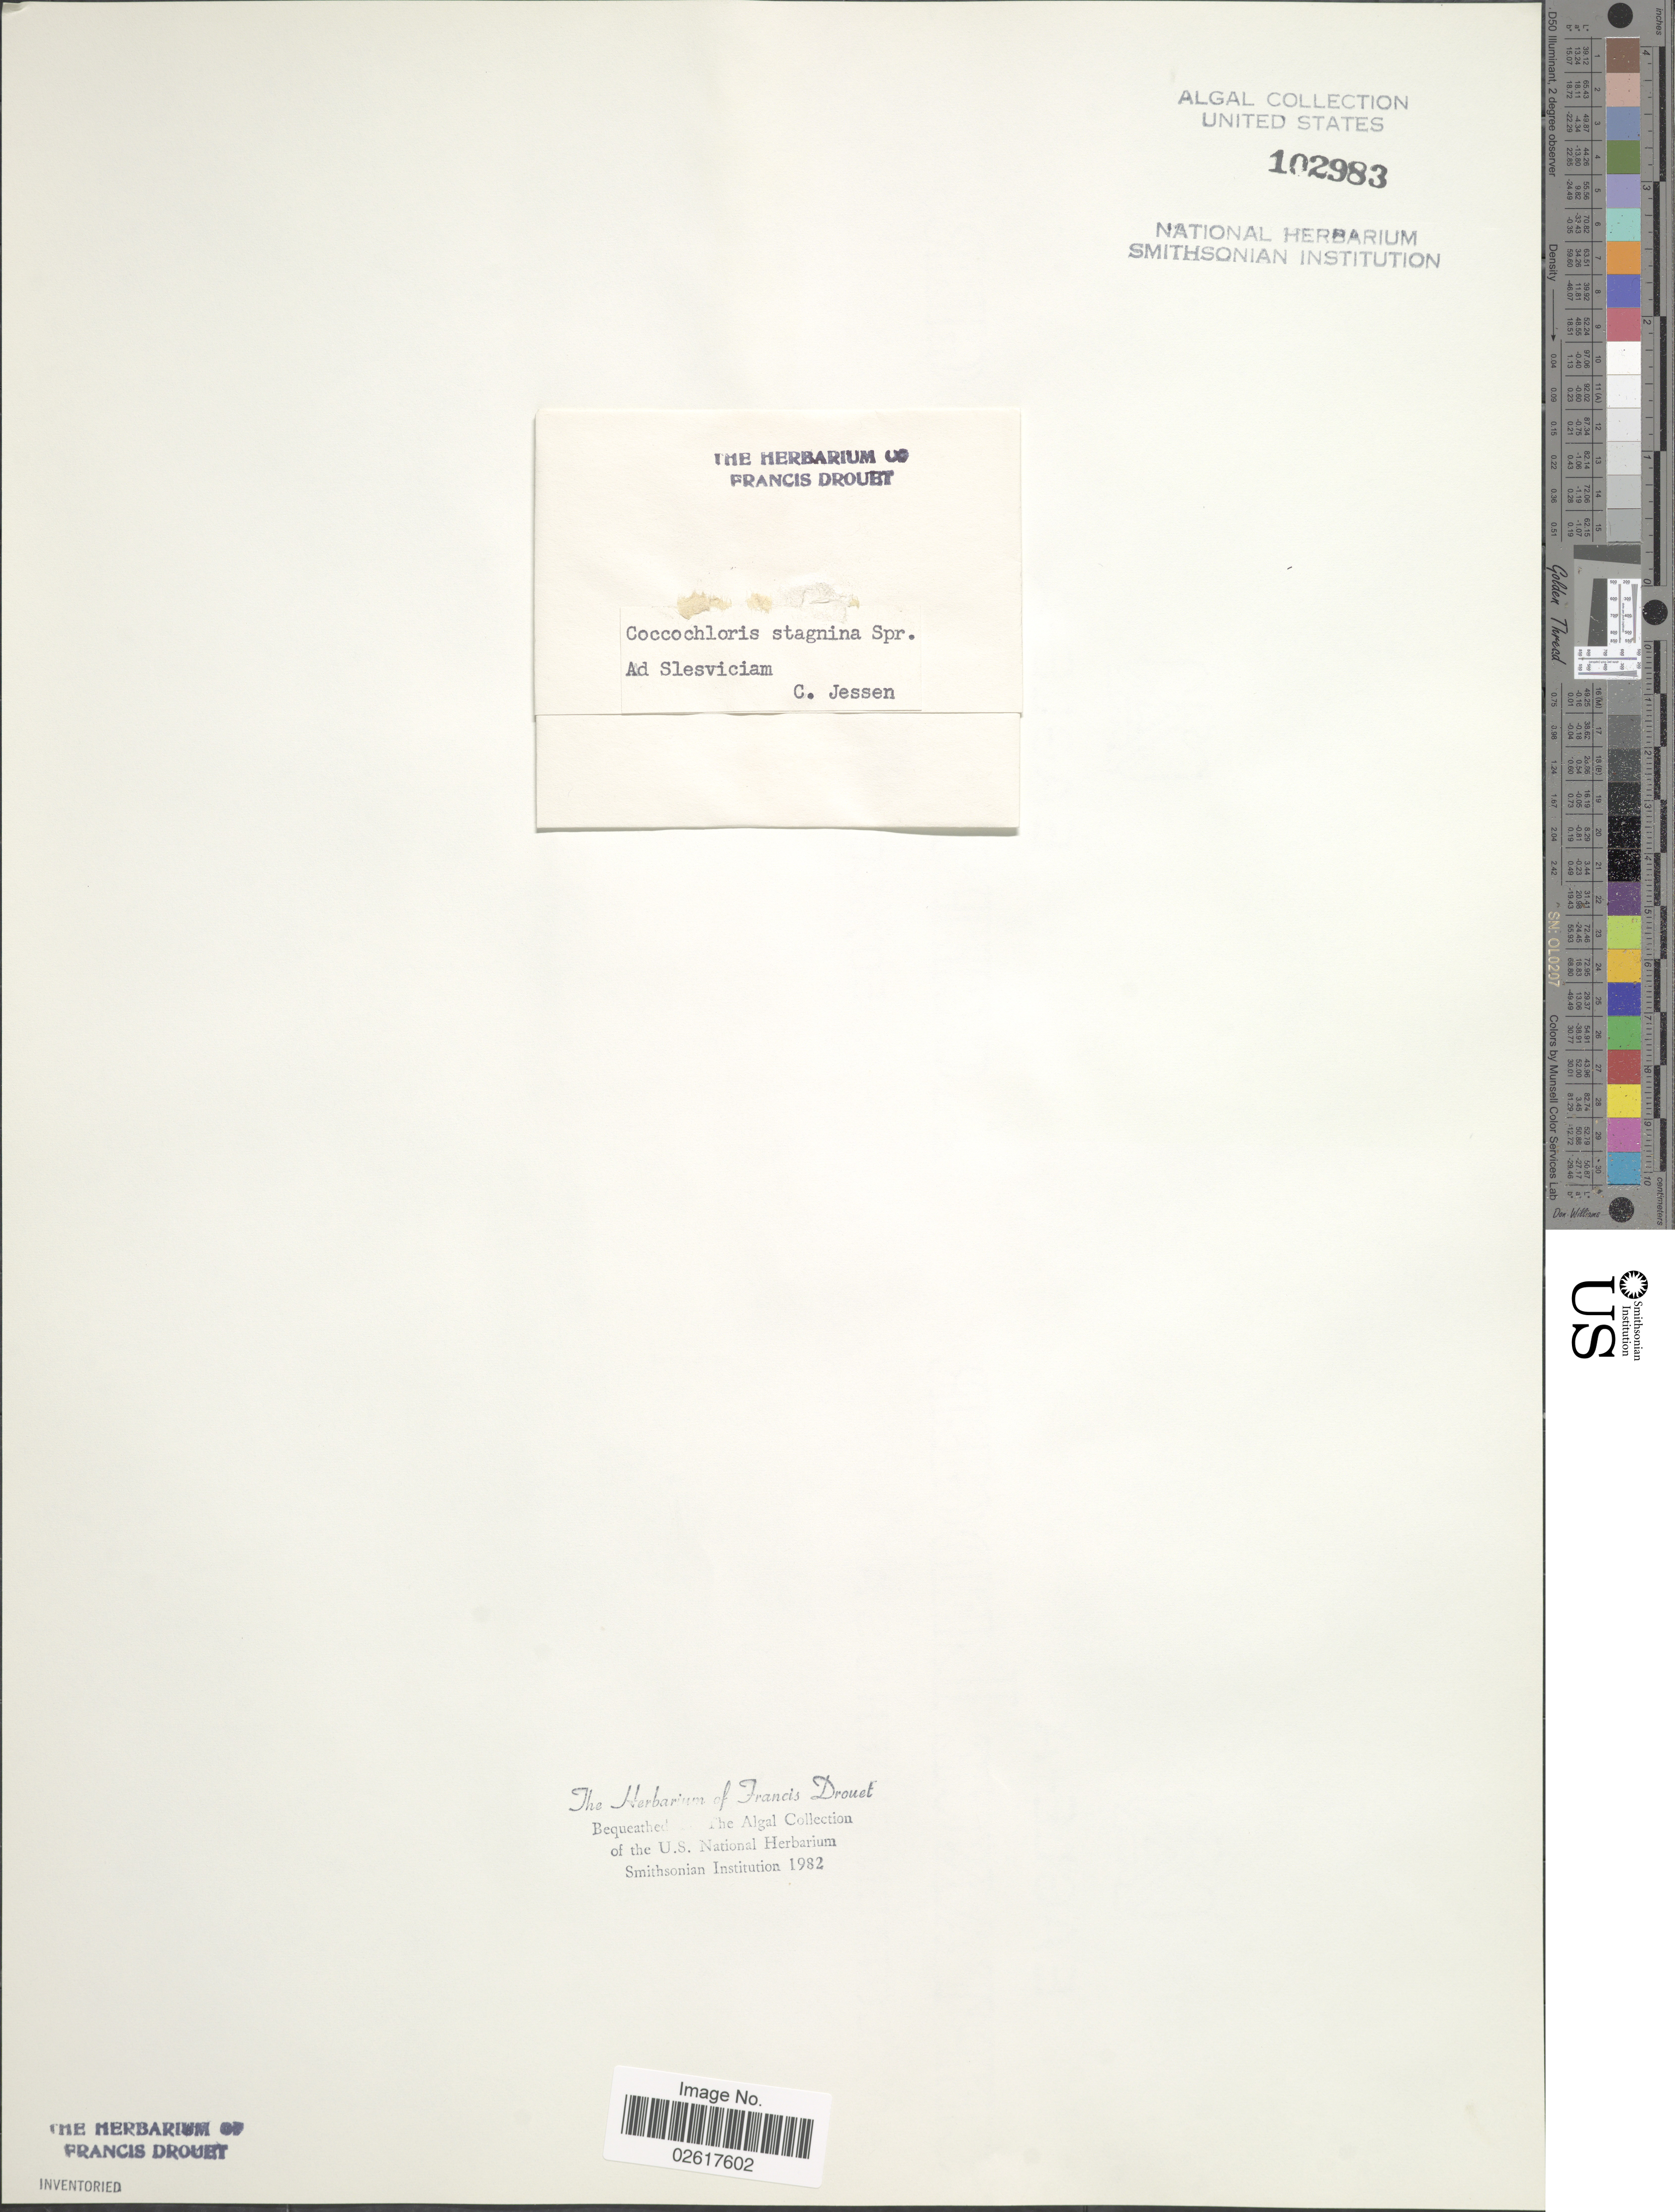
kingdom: Bacteria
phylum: Cyanobacteria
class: Cyanobacteriia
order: Cyanobacteriales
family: Chroococcaceae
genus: Coccochloris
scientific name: Coccochloris stagnina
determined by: Drouet, F. E.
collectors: C. Jessen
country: Germany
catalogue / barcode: US 102983